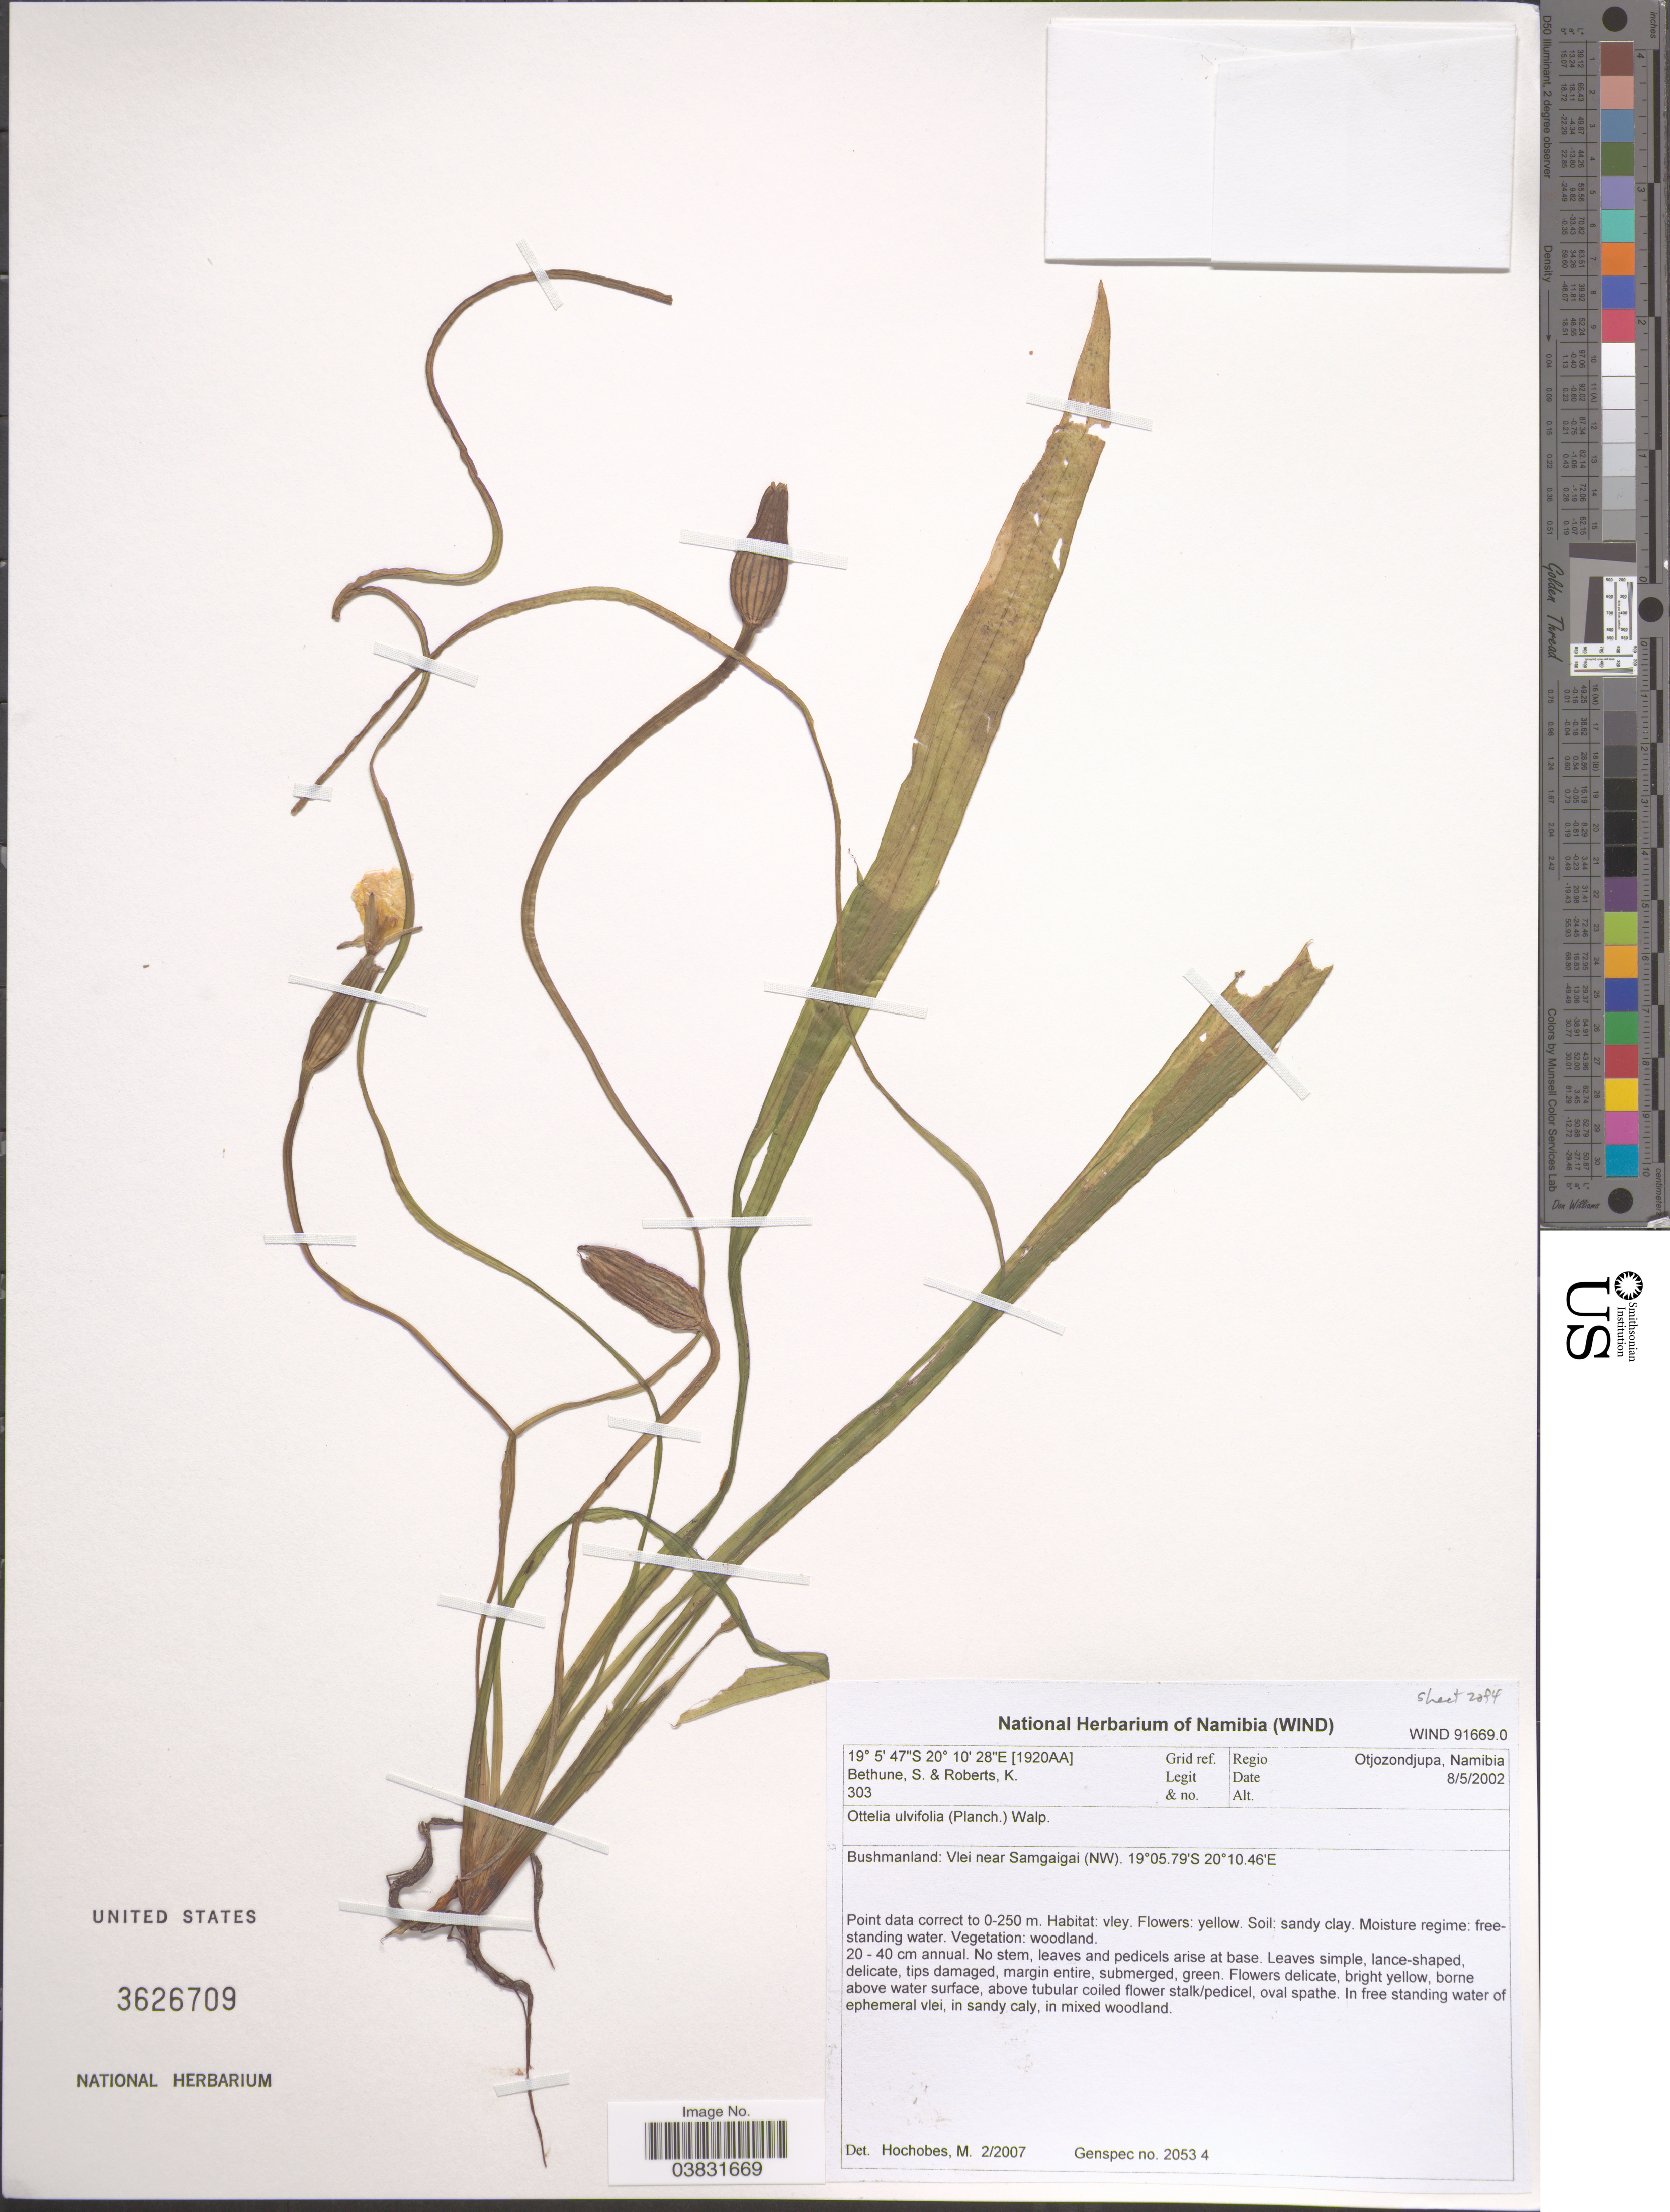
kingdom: Plantae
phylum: Tracheophyta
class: Liliopsida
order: Alismatales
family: Hydrocharitaceae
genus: Ottelia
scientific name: Ottelia ulvifolia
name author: Walp.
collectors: S. Bethune & K. Roberts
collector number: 303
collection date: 2002-05-08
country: Namibia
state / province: Otjozondjupa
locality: [1920AA] Grid ref. Regio Otjozondjupa, Namibia. Bushmanland: Vlei near Samgaigai (NW).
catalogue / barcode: US 3626709